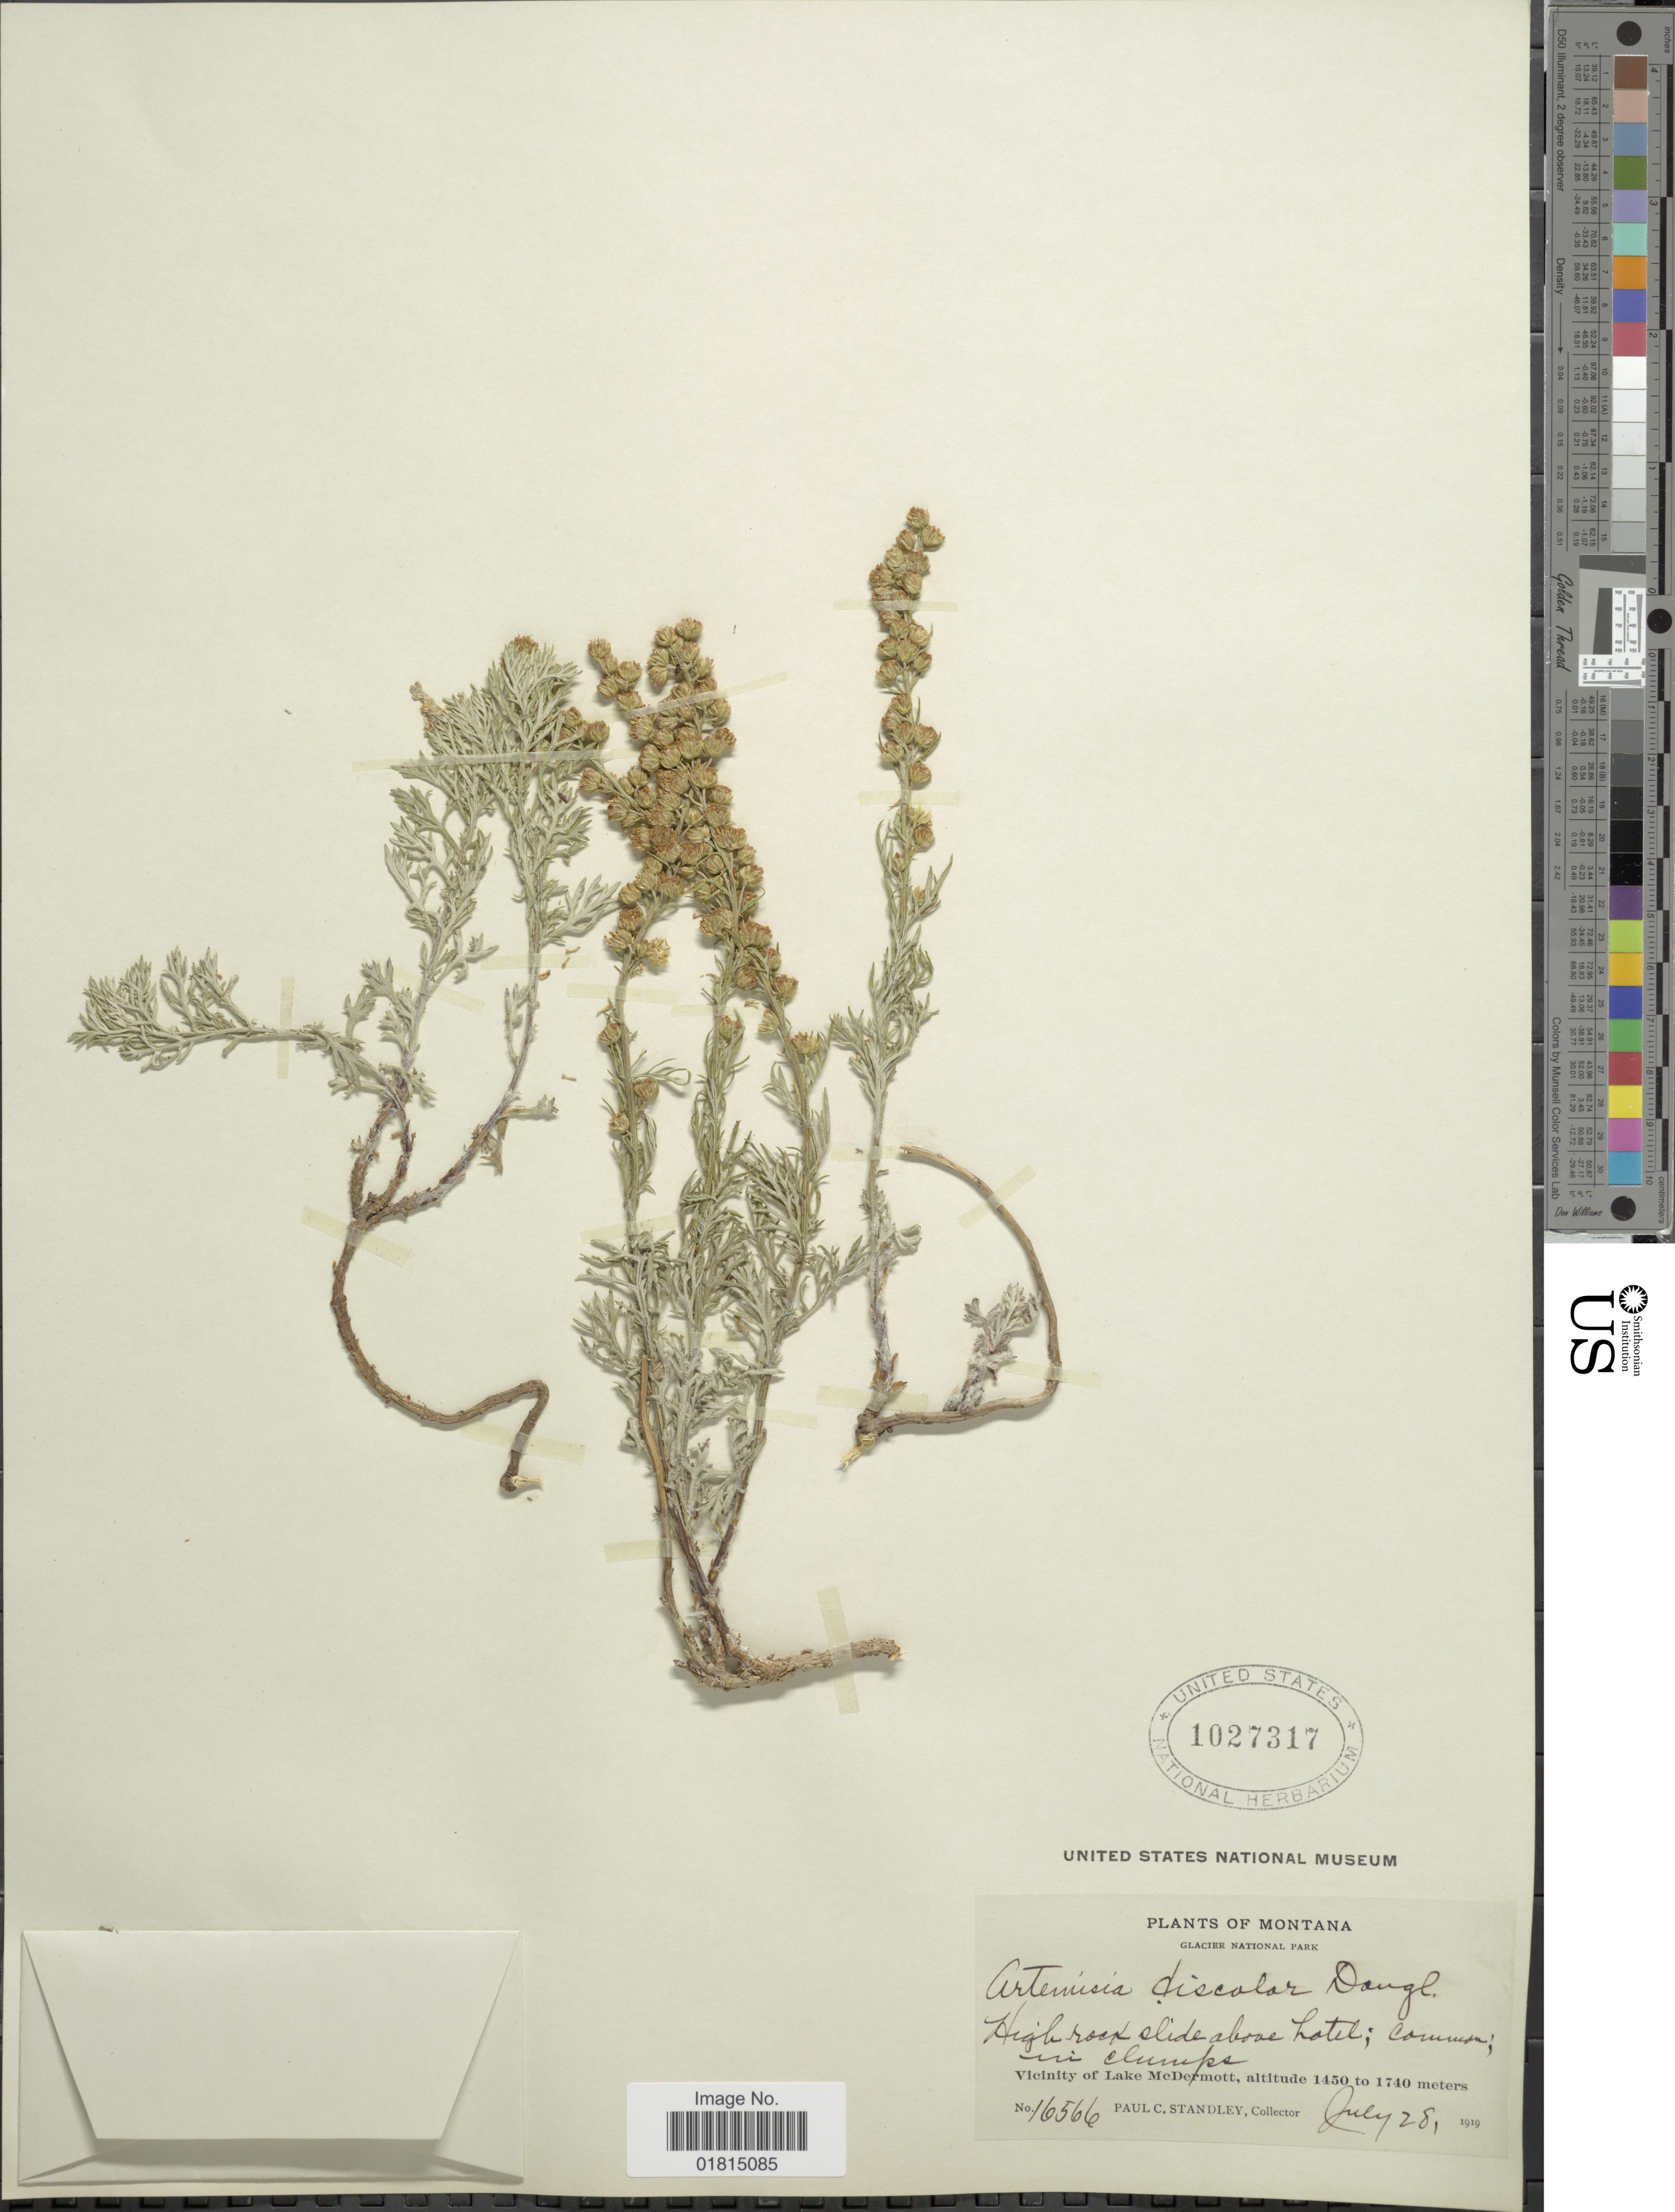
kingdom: Plantae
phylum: Tracheophyta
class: Magnoliopsida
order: Asterales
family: Asteraceae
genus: Artemisia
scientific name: Artemisia discolor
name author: Douglas ex DC.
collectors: P. C. Standley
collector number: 16566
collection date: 1919-07-28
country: United States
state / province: Montana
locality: Glacier National Park. Vicinity of Lake McDermott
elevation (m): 1450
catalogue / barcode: US 1027317